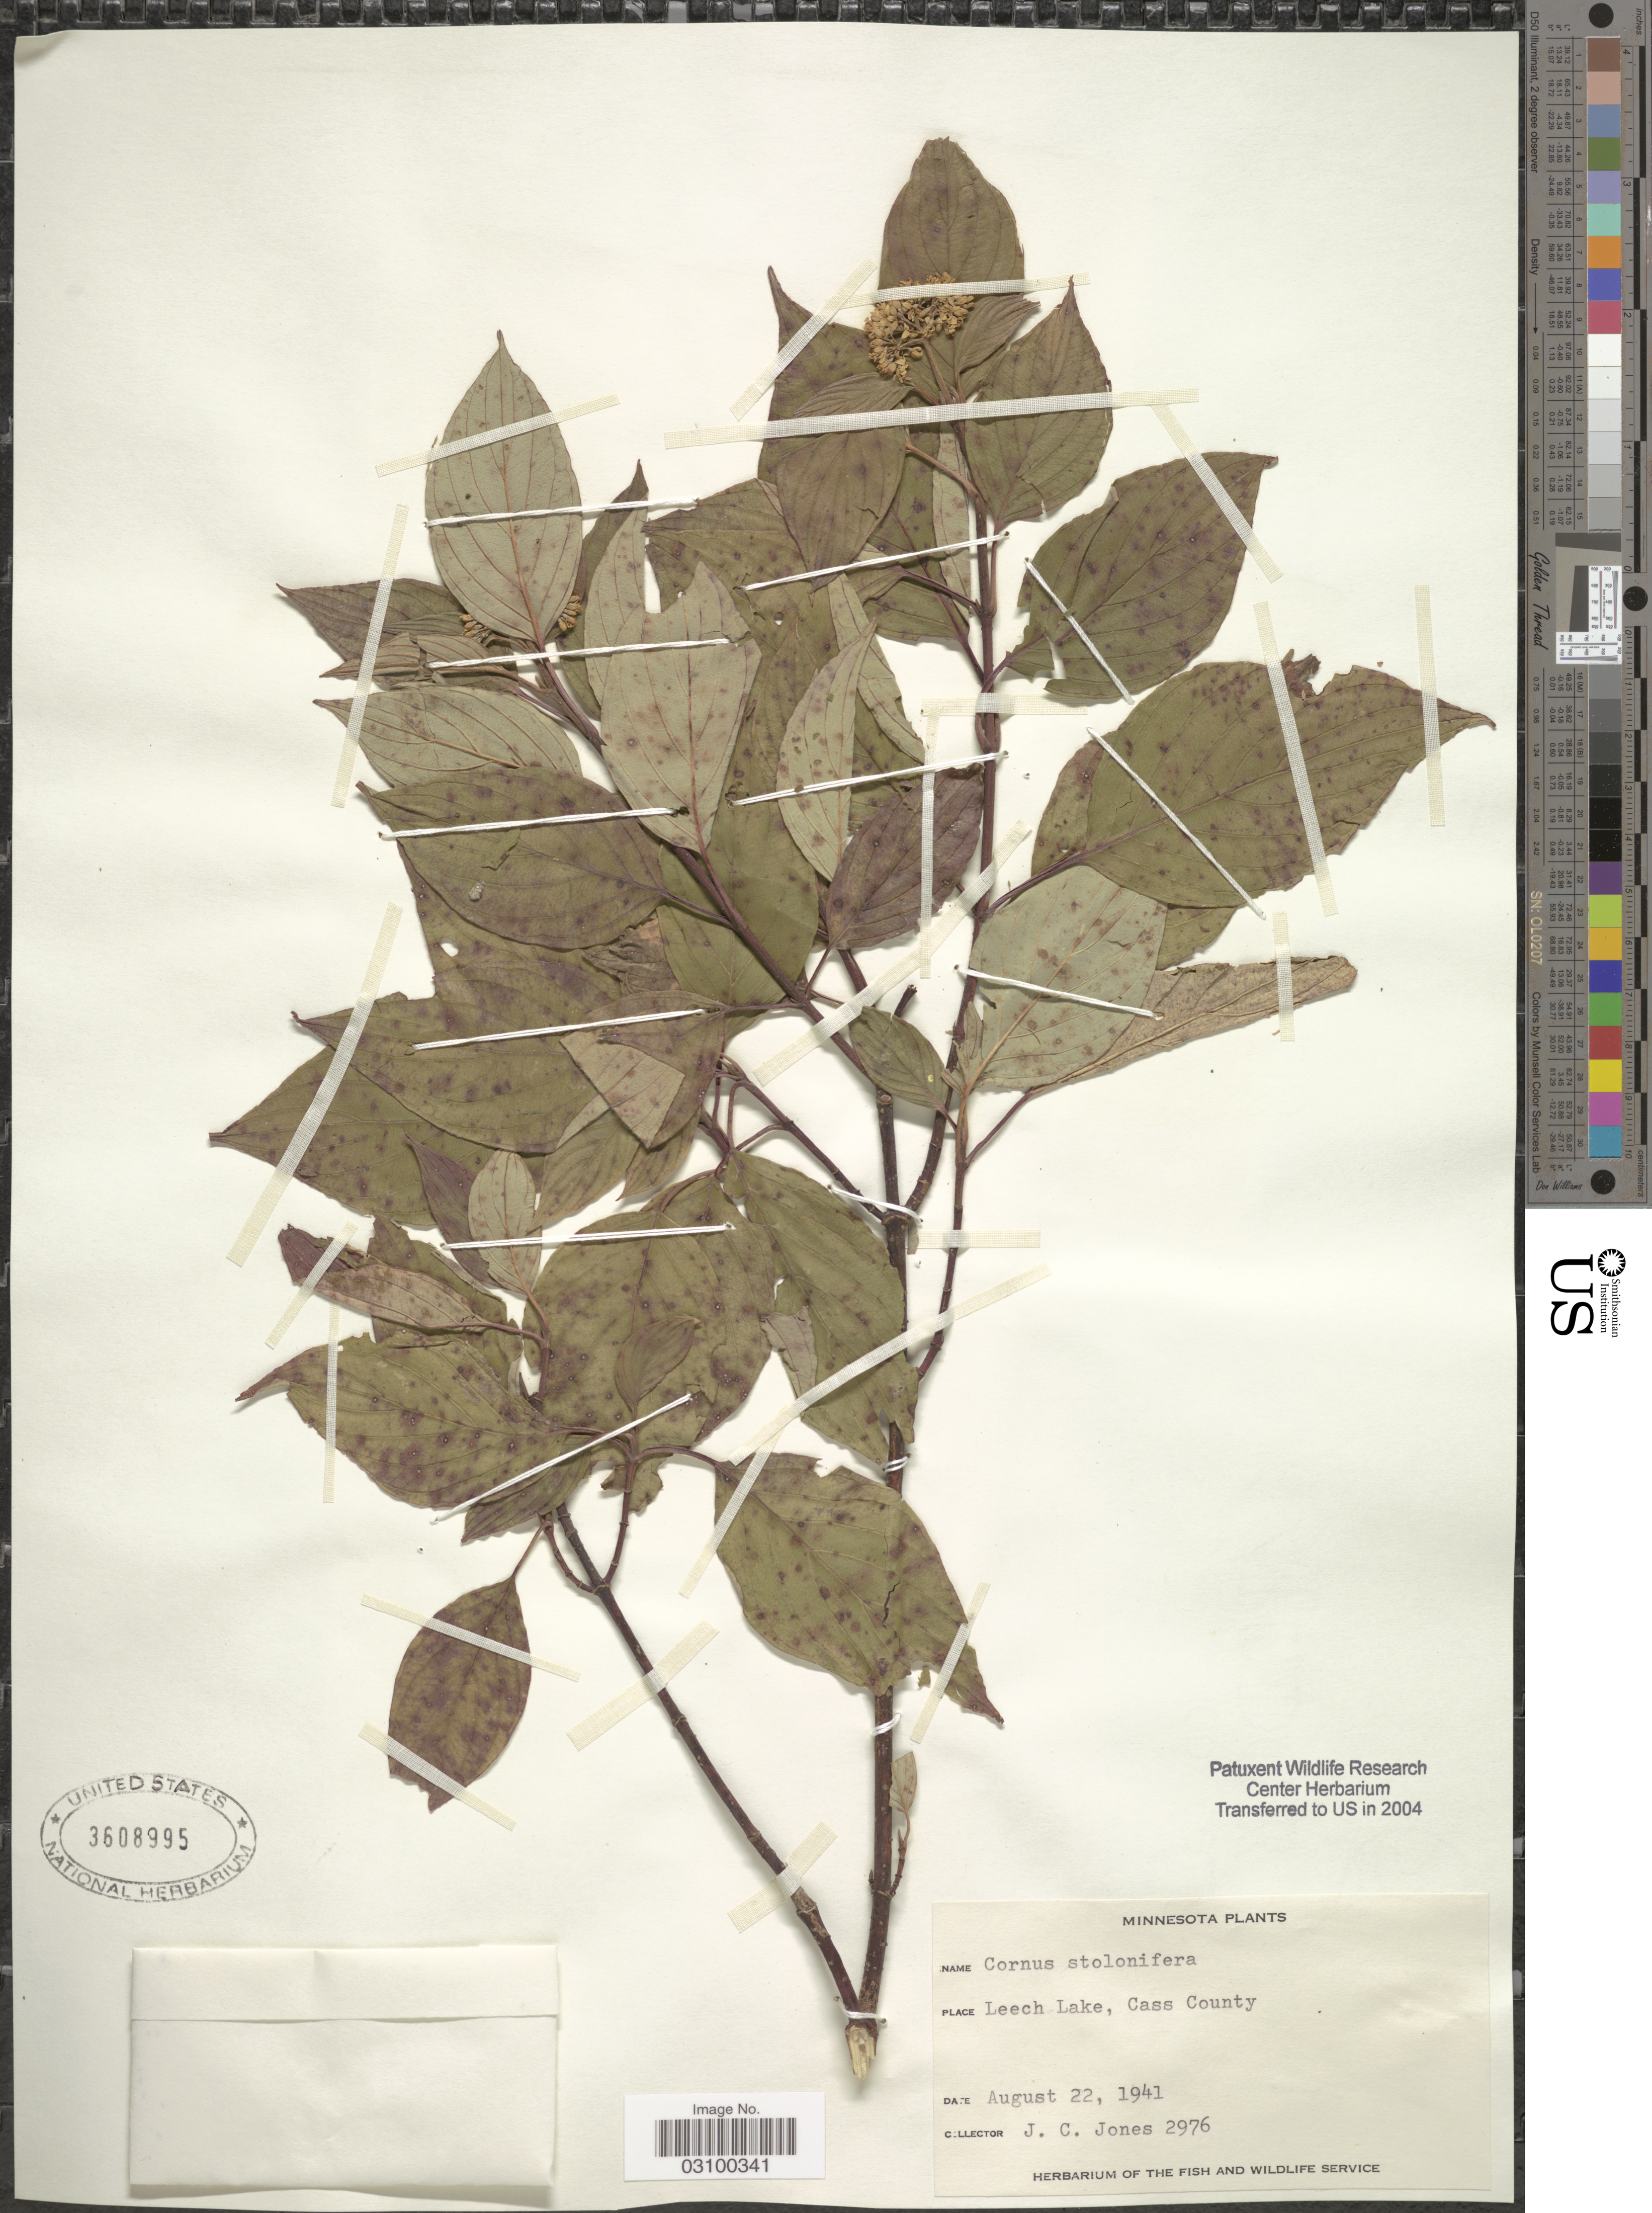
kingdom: Plantae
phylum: Tracheophyta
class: Magnoliopsida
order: Cornales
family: Cornaceae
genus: Cornus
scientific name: Cornus sericea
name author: L.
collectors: J. Jones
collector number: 2976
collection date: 1941-08-22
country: United States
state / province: Minnesota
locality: Leech Lake, Cass County.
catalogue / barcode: US 3608995